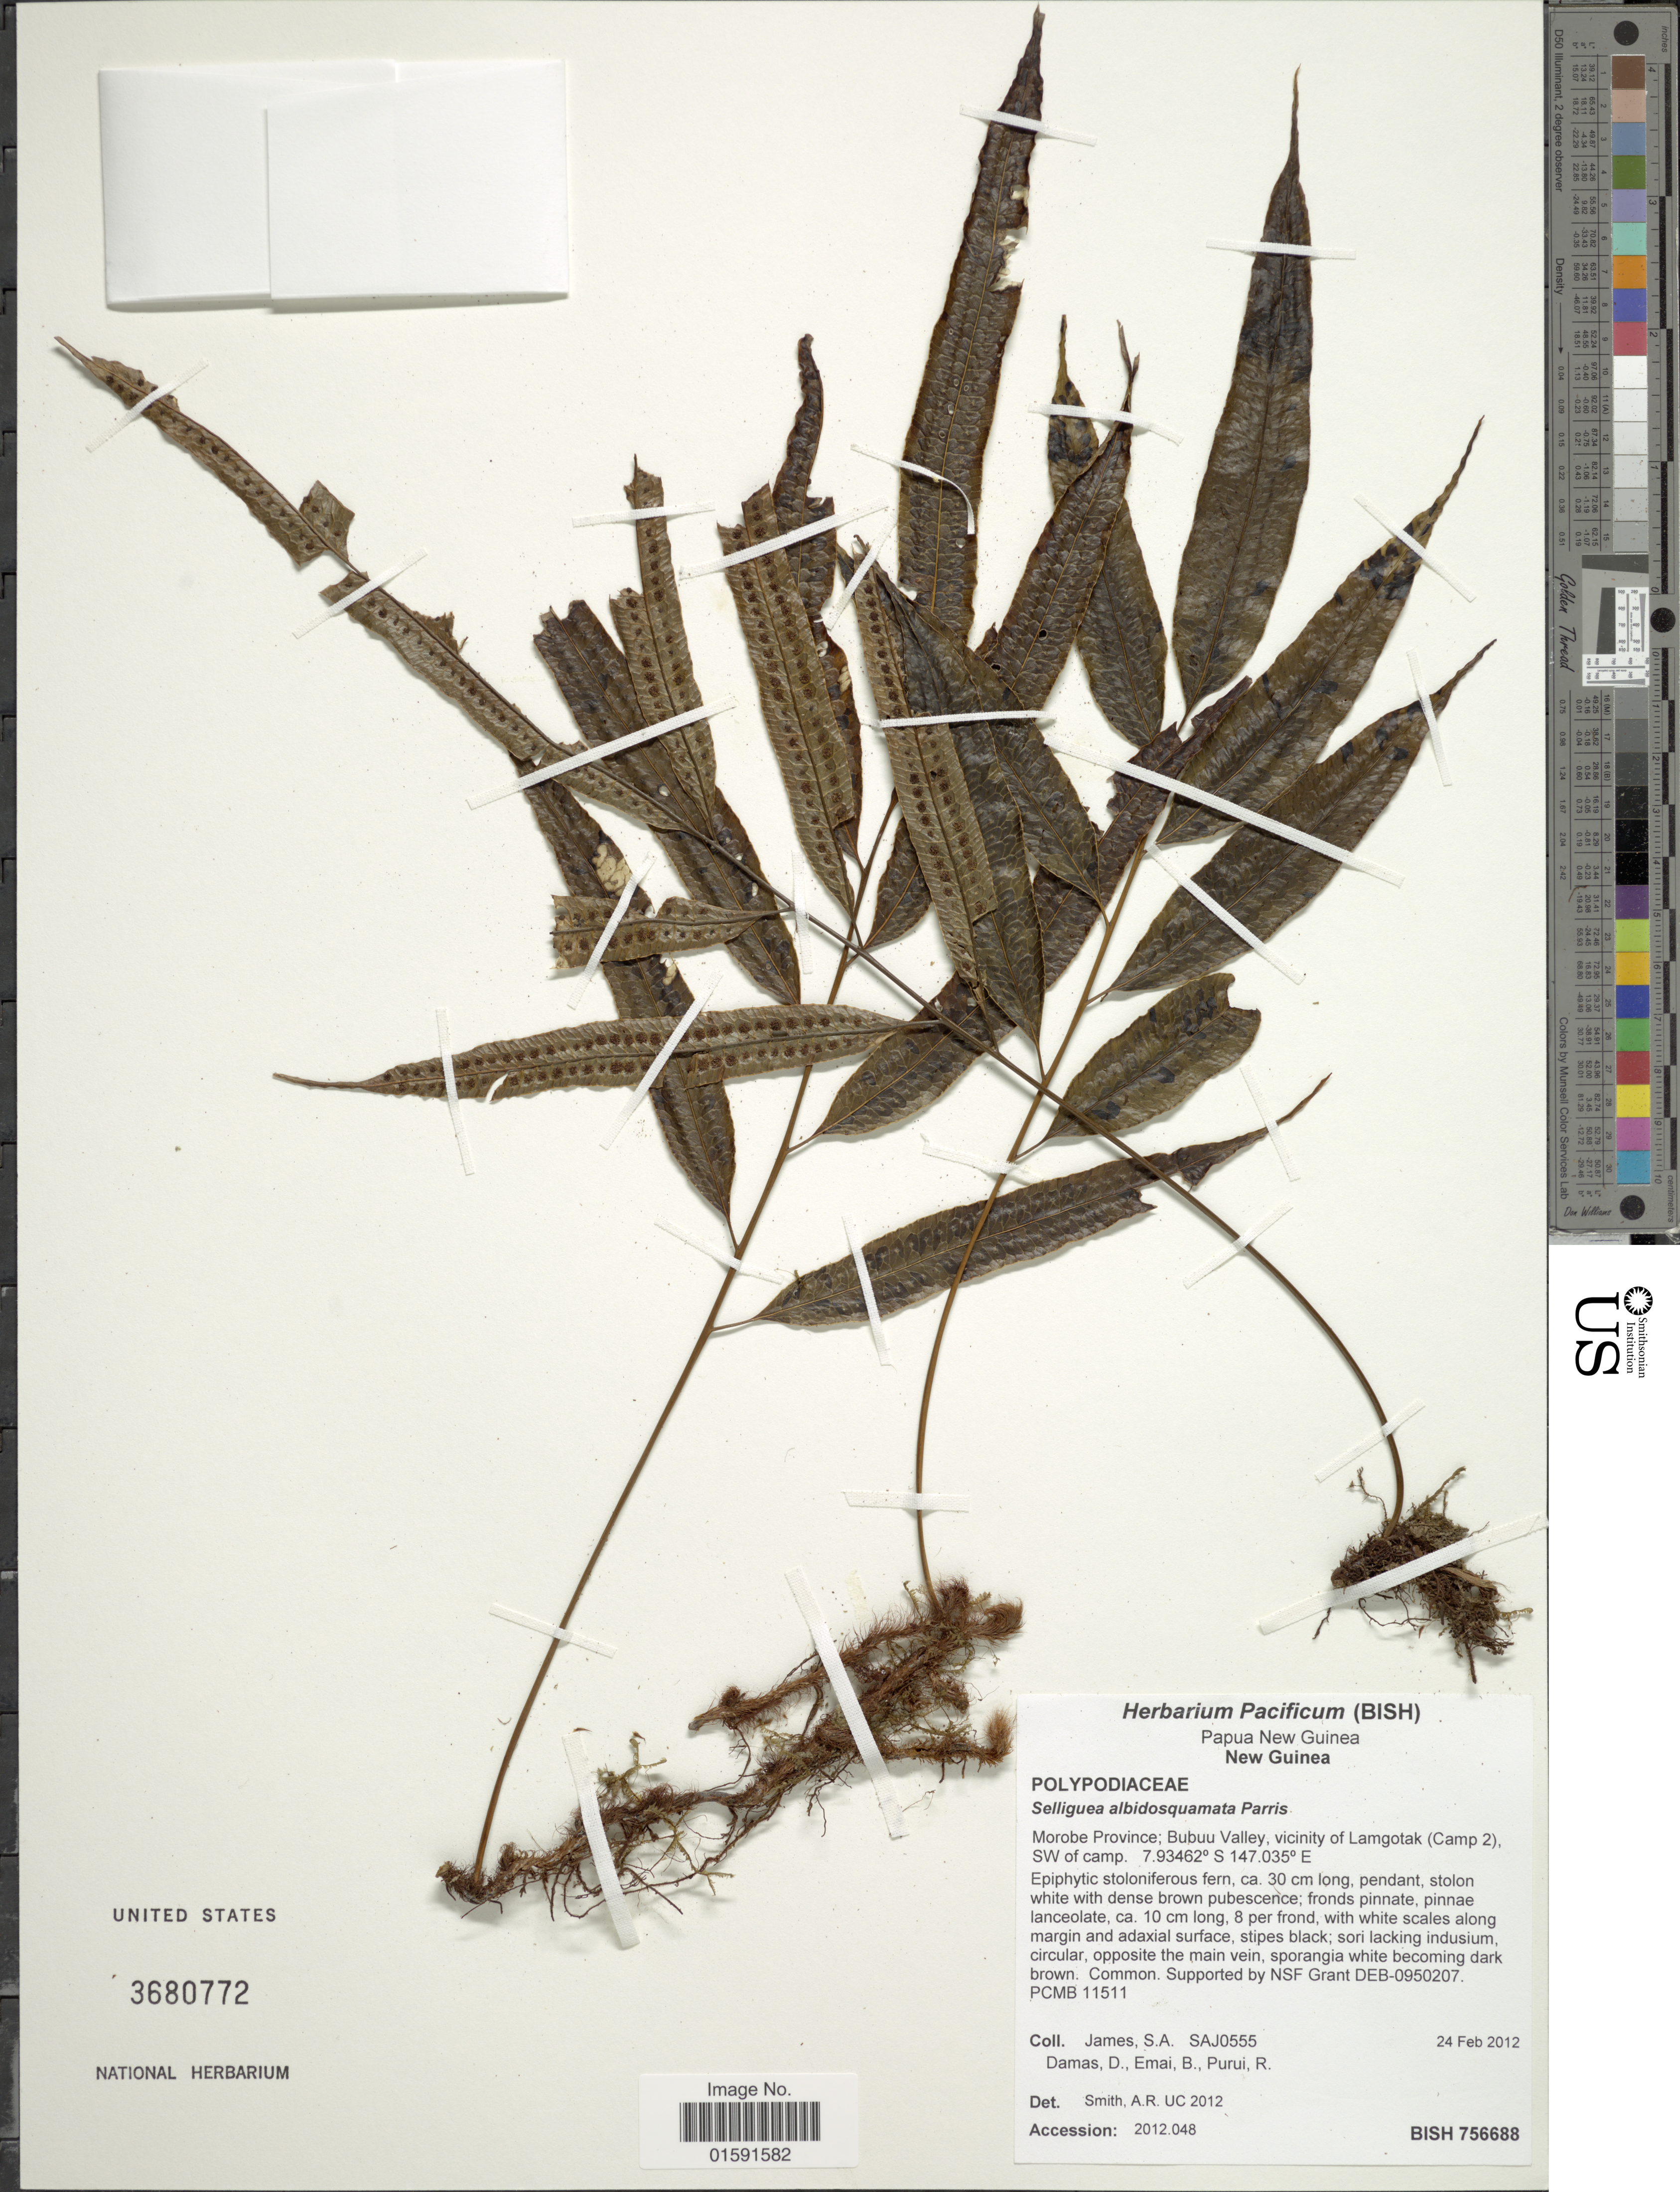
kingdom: Plantae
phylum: Tracheophyta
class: Polypodiopsida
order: Polypodiales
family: Polypodiaceae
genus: Selliguea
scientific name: Selliguea albidosquamata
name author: (Blume) Parris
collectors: S. James, D. Damas, B. Emai & R. Purui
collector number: SAJ0555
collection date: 2012-02-24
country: Papua New Guinea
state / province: Morobe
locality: Morobe Province: Bubuu valley, vicinity of Lamgotak (Camp 2) SW of camp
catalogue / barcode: US 3680772